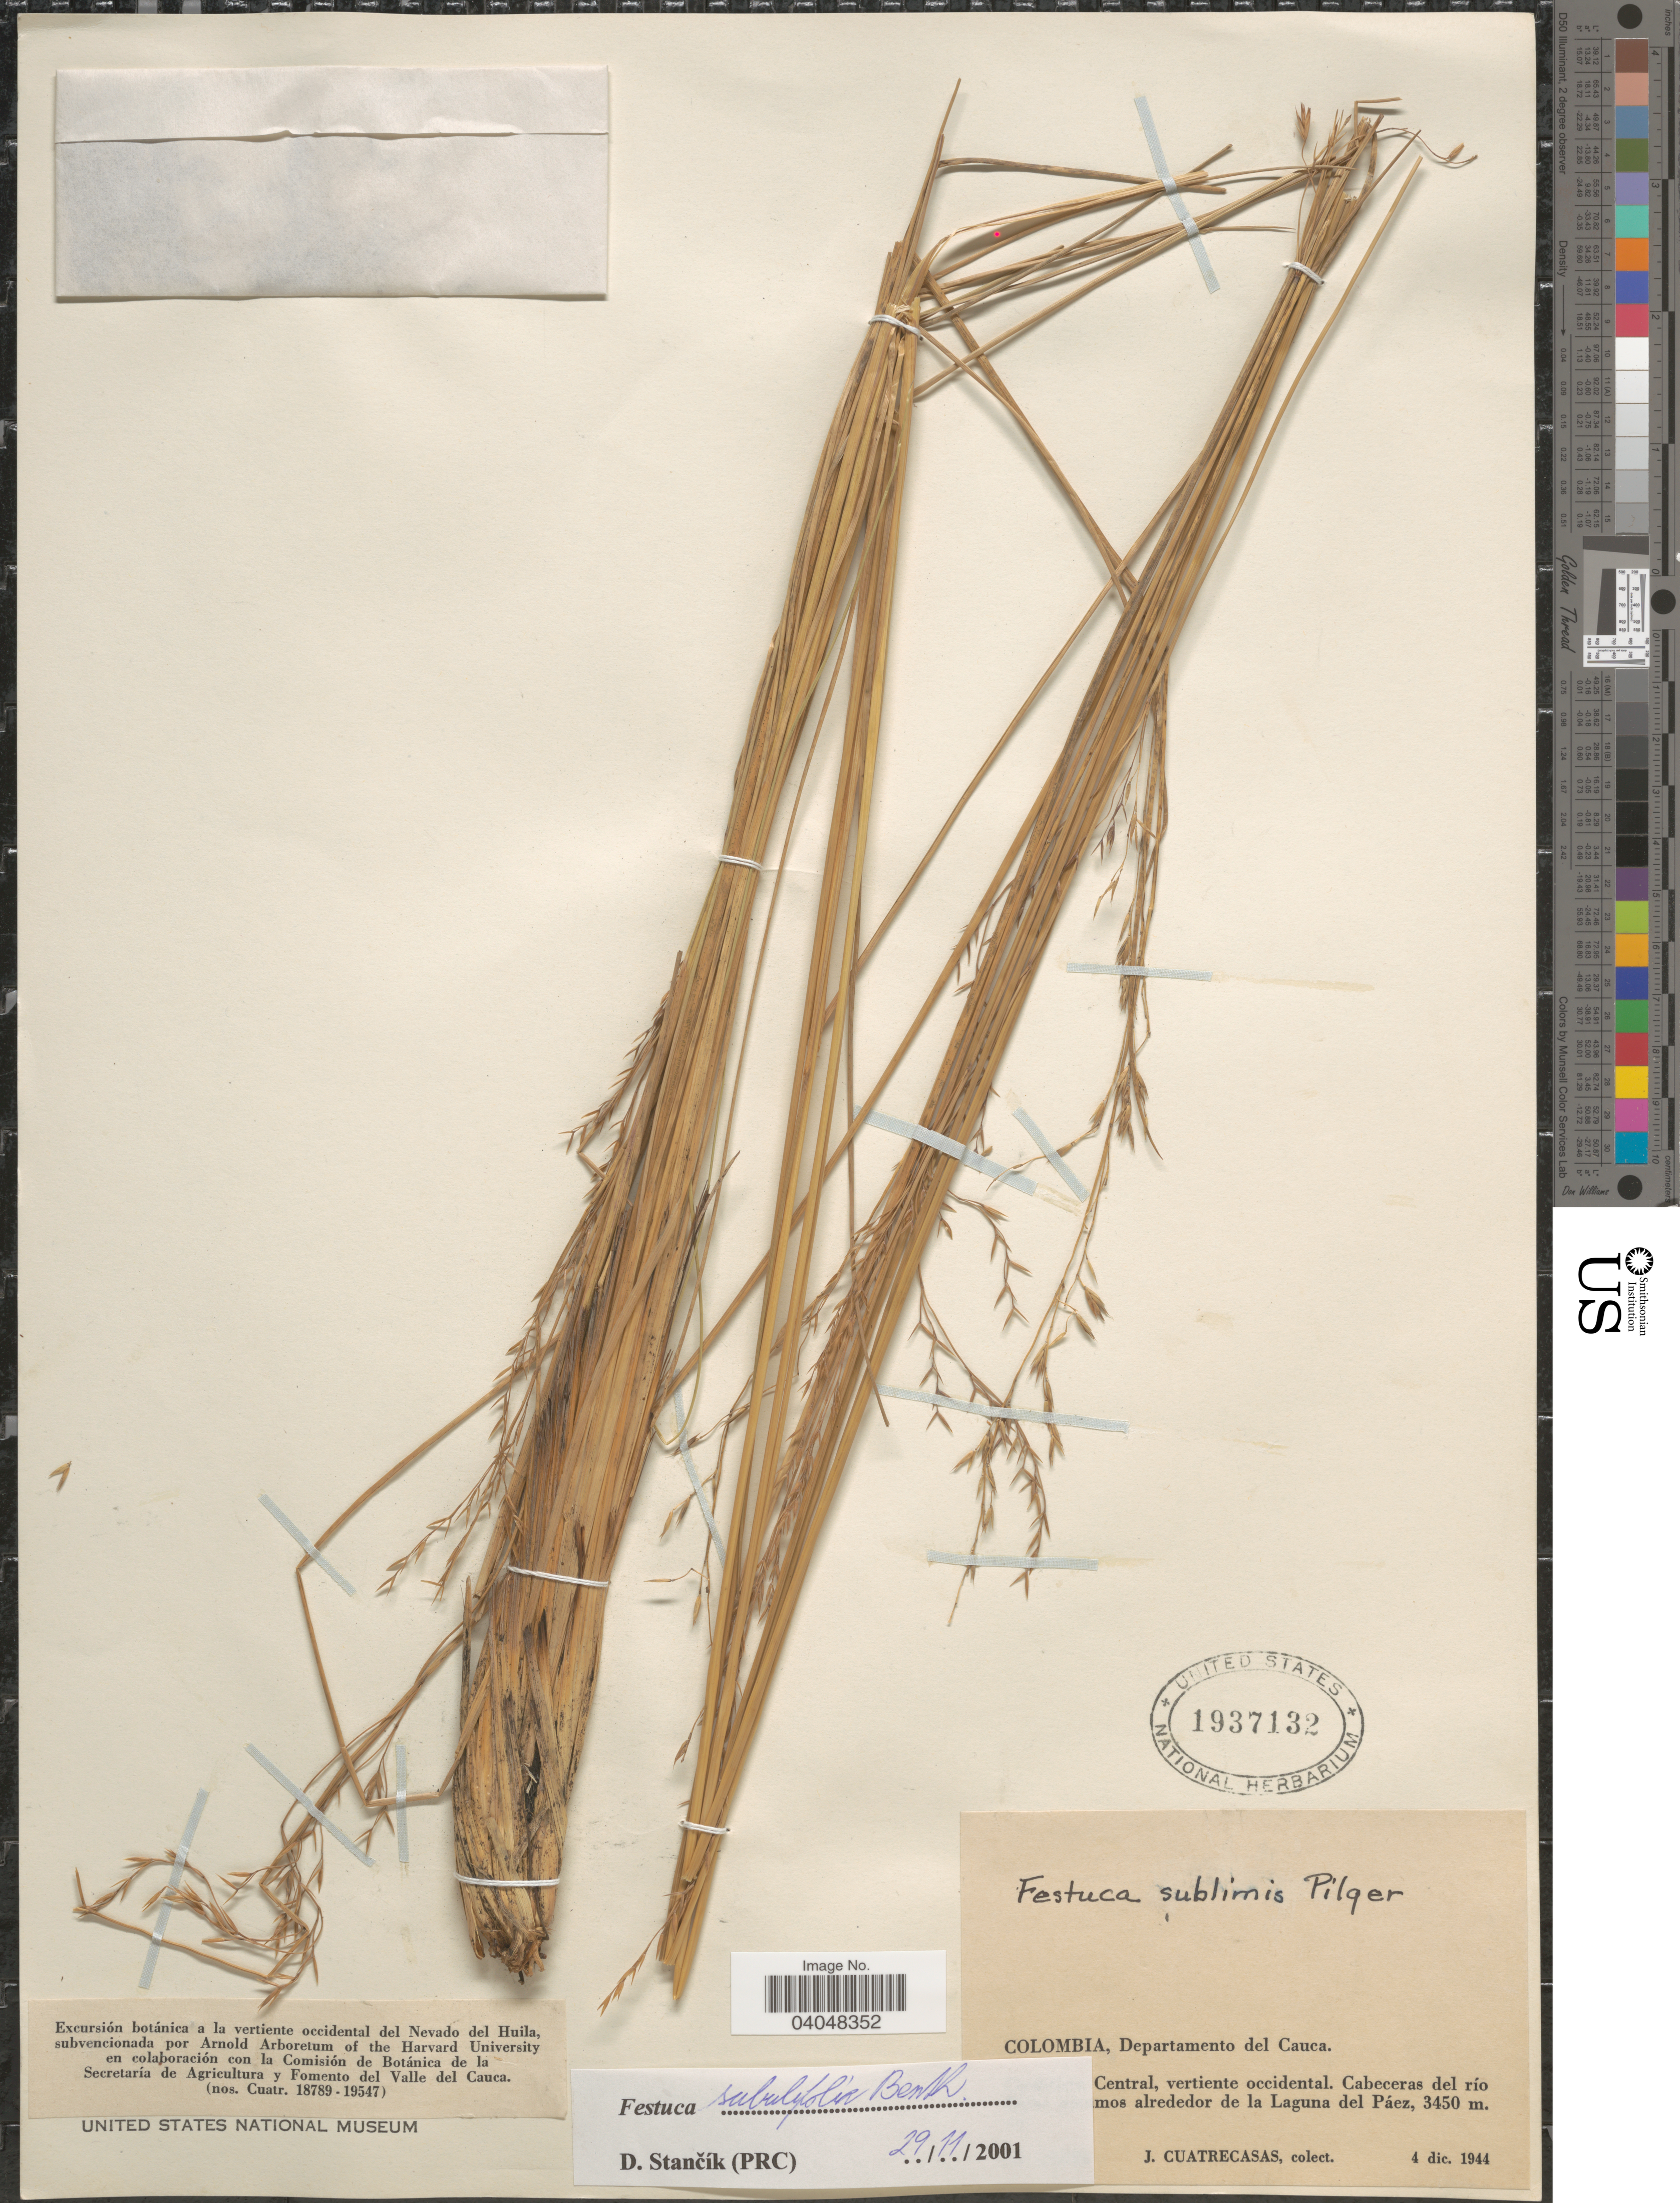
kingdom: Plantae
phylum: Tracheophyta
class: Liliopsida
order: Poales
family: Poaceae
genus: Festuca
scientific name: Festuca subulifolia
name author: Benth.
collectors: J. Cuatrecasas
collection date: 1944-12-04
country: Colombia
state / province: Cauca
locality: Departamento del Cauca. [illegible text] Central, vertiente occidental. Cabeceras del río [illegible text]mos alrededores de la Laguna del Páez.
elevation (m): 3450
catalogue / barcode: US 1937132